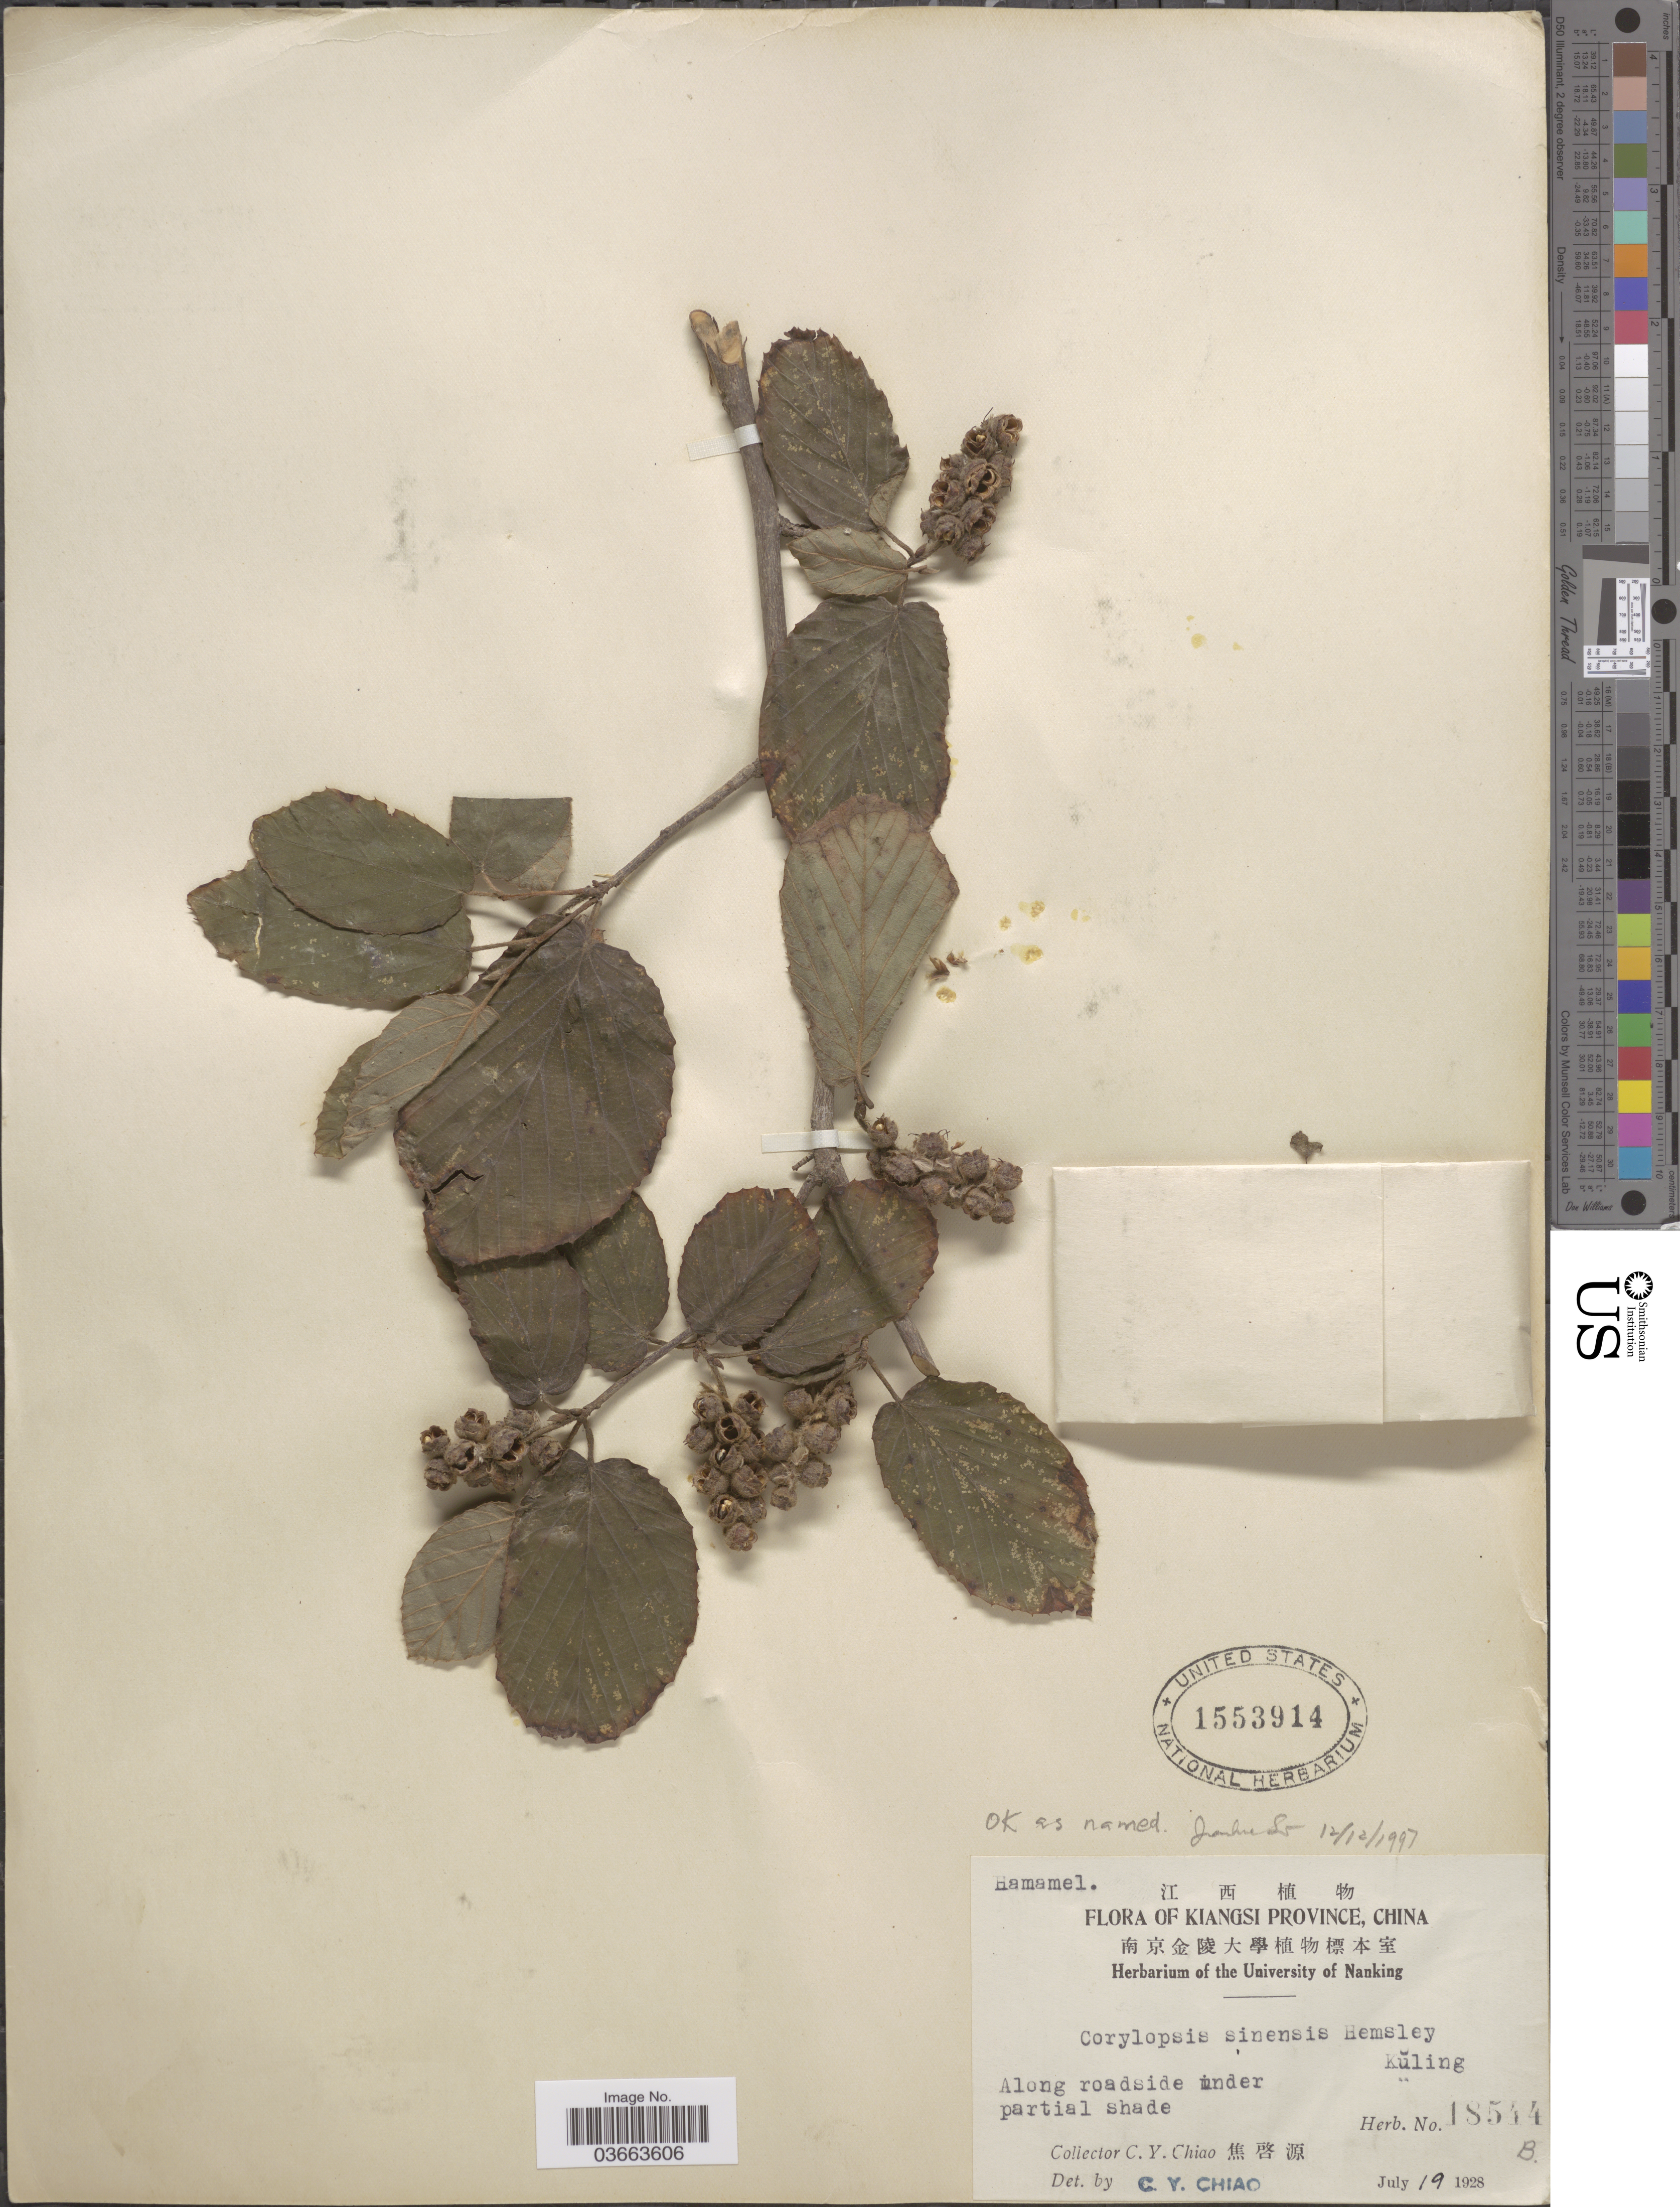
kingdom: Plantae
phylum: Tracheophyta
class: Magnoliopsida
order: Saxifragales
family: Hamamelidaceae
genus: Corylopsis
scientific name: Corylopsis sinensis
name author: Hemsl.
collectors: C. Y. Chiao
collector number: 18544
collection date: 1928-07-19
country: China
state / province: Jiangxi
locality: Kiangsi Province. Kuling.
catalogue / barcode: US 1553914